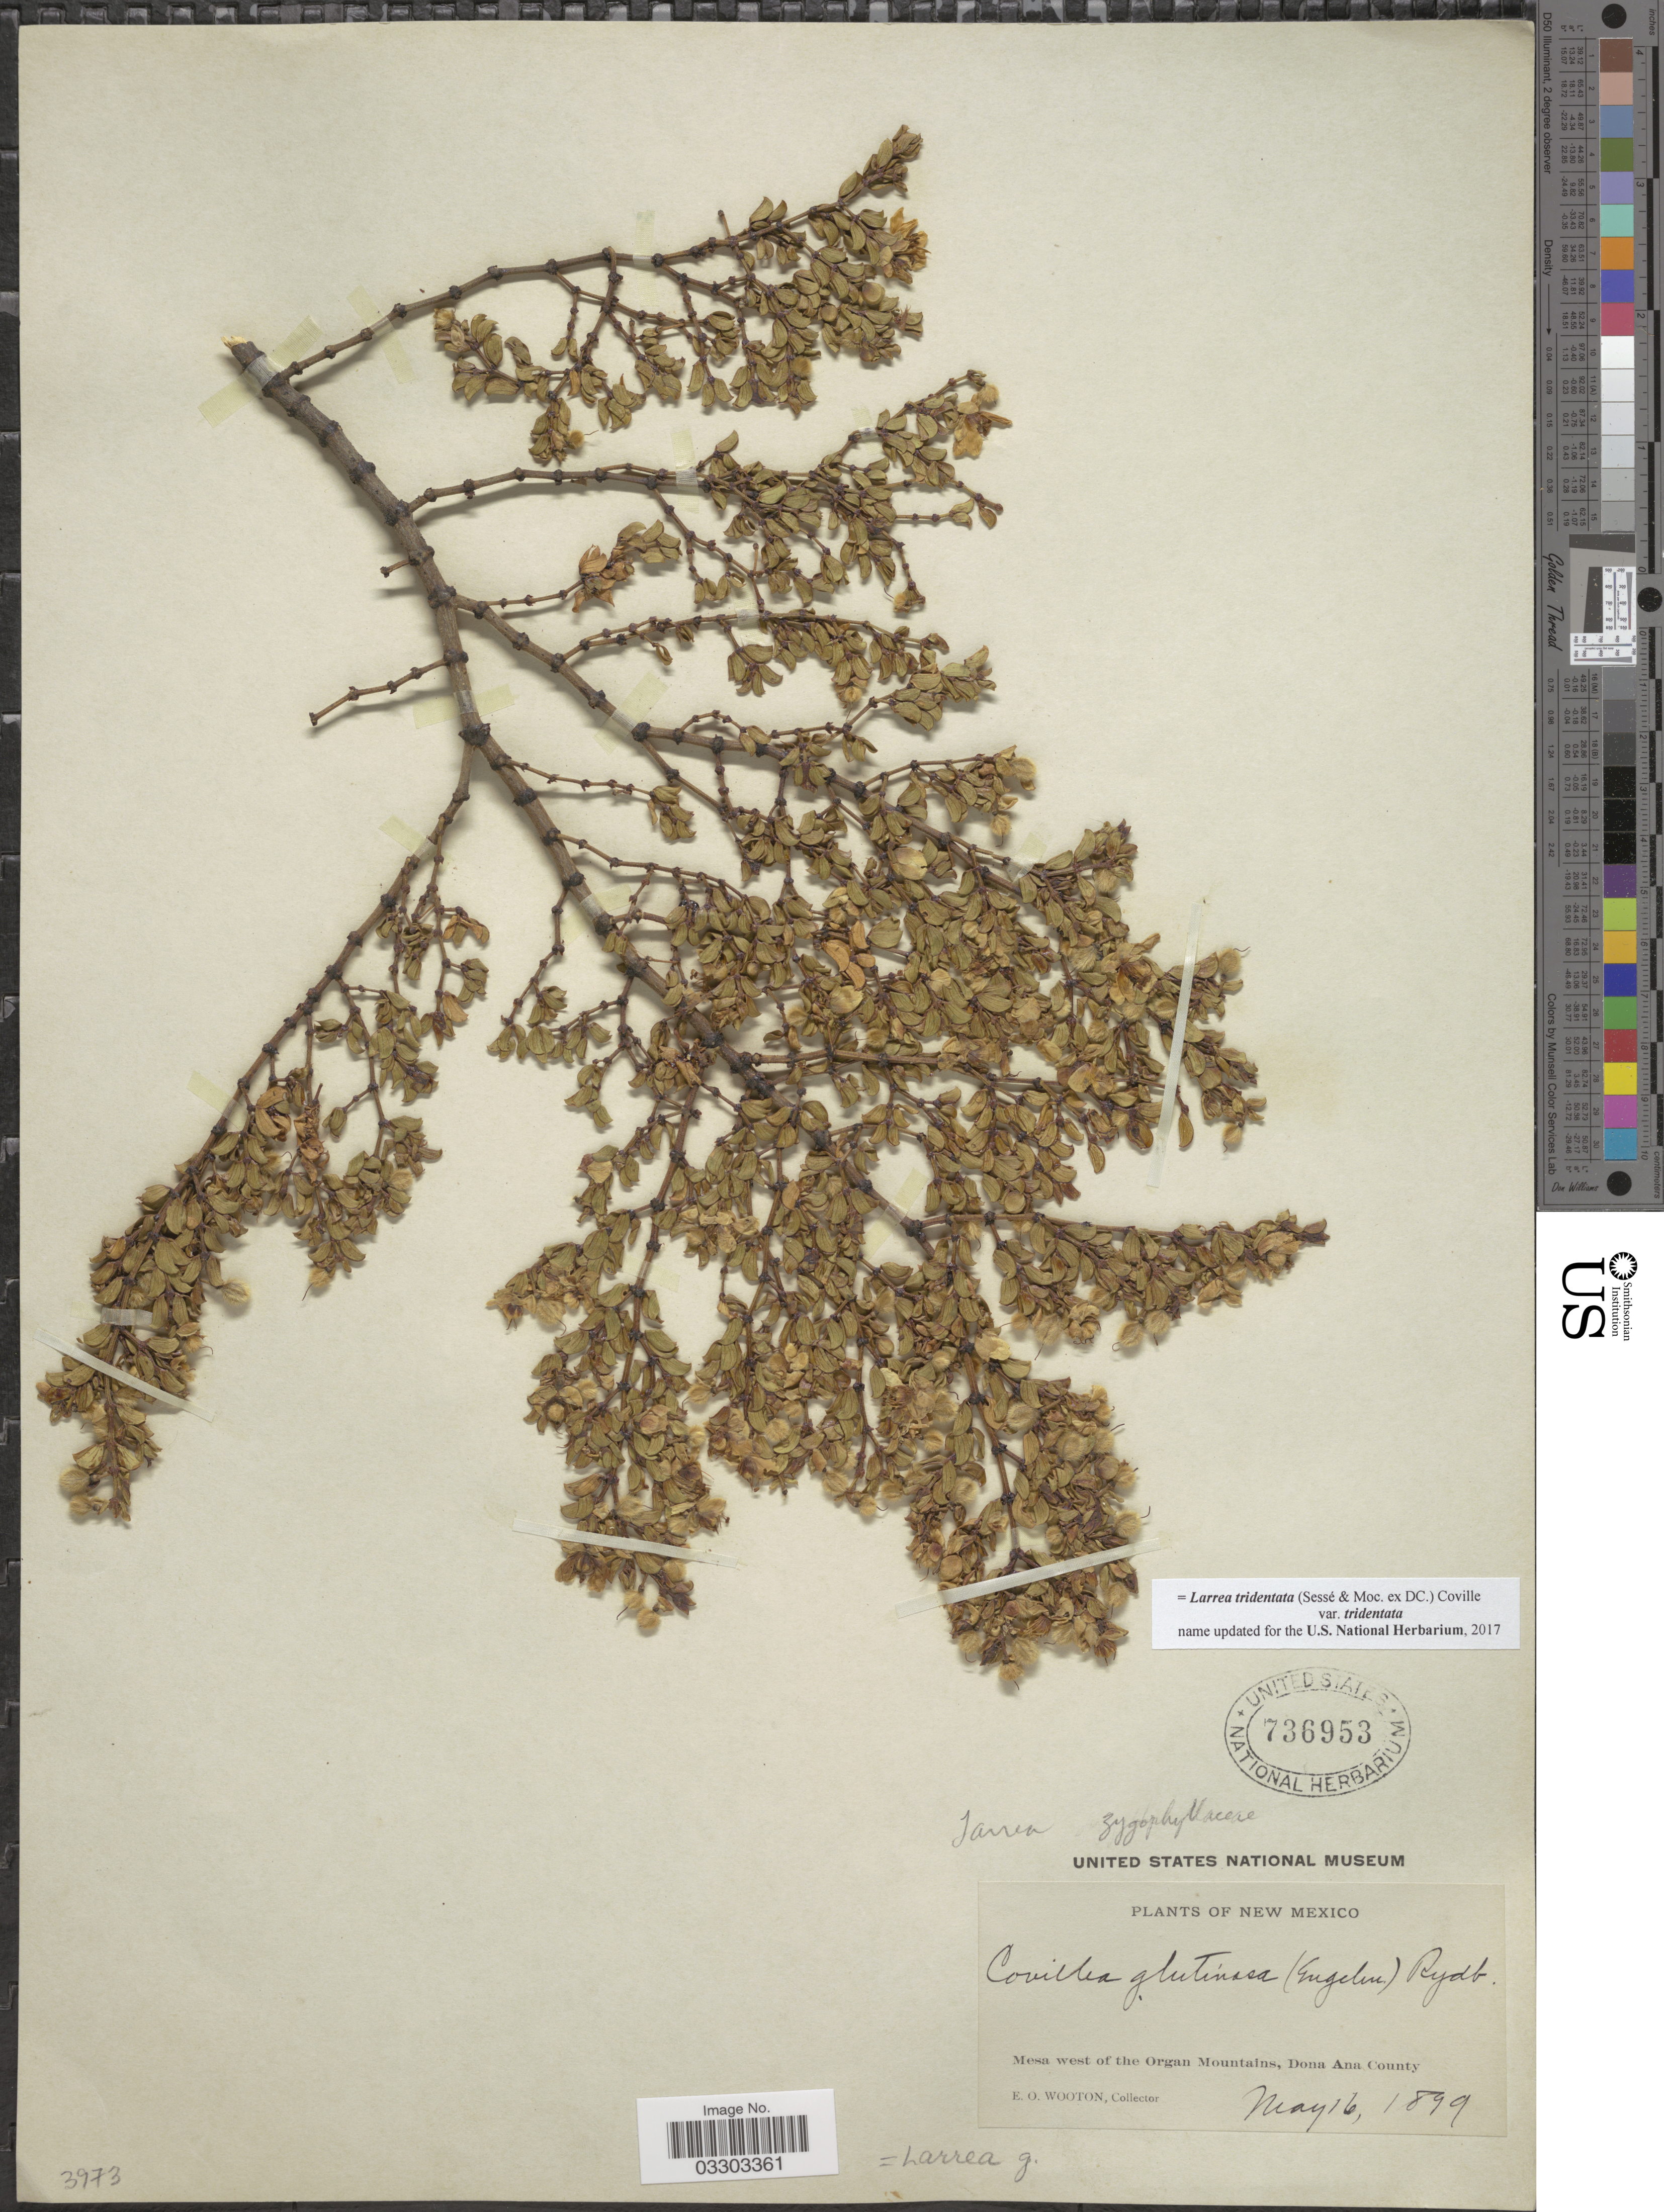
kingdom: Plantae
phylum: Tracheophyta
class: Magnoliopsida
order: Zygophyllales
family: Zygophyllaceae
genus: Larrea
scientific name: Larrea tridentata var. tridentata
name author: (Sessé & Moc. ex DC.) Coville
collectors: E. O. Wooton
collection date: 1899-05-16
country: United States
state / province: New Mexico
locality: Mesa west of the Organ Mountains, Dona Ana County.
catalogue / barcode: US 736953